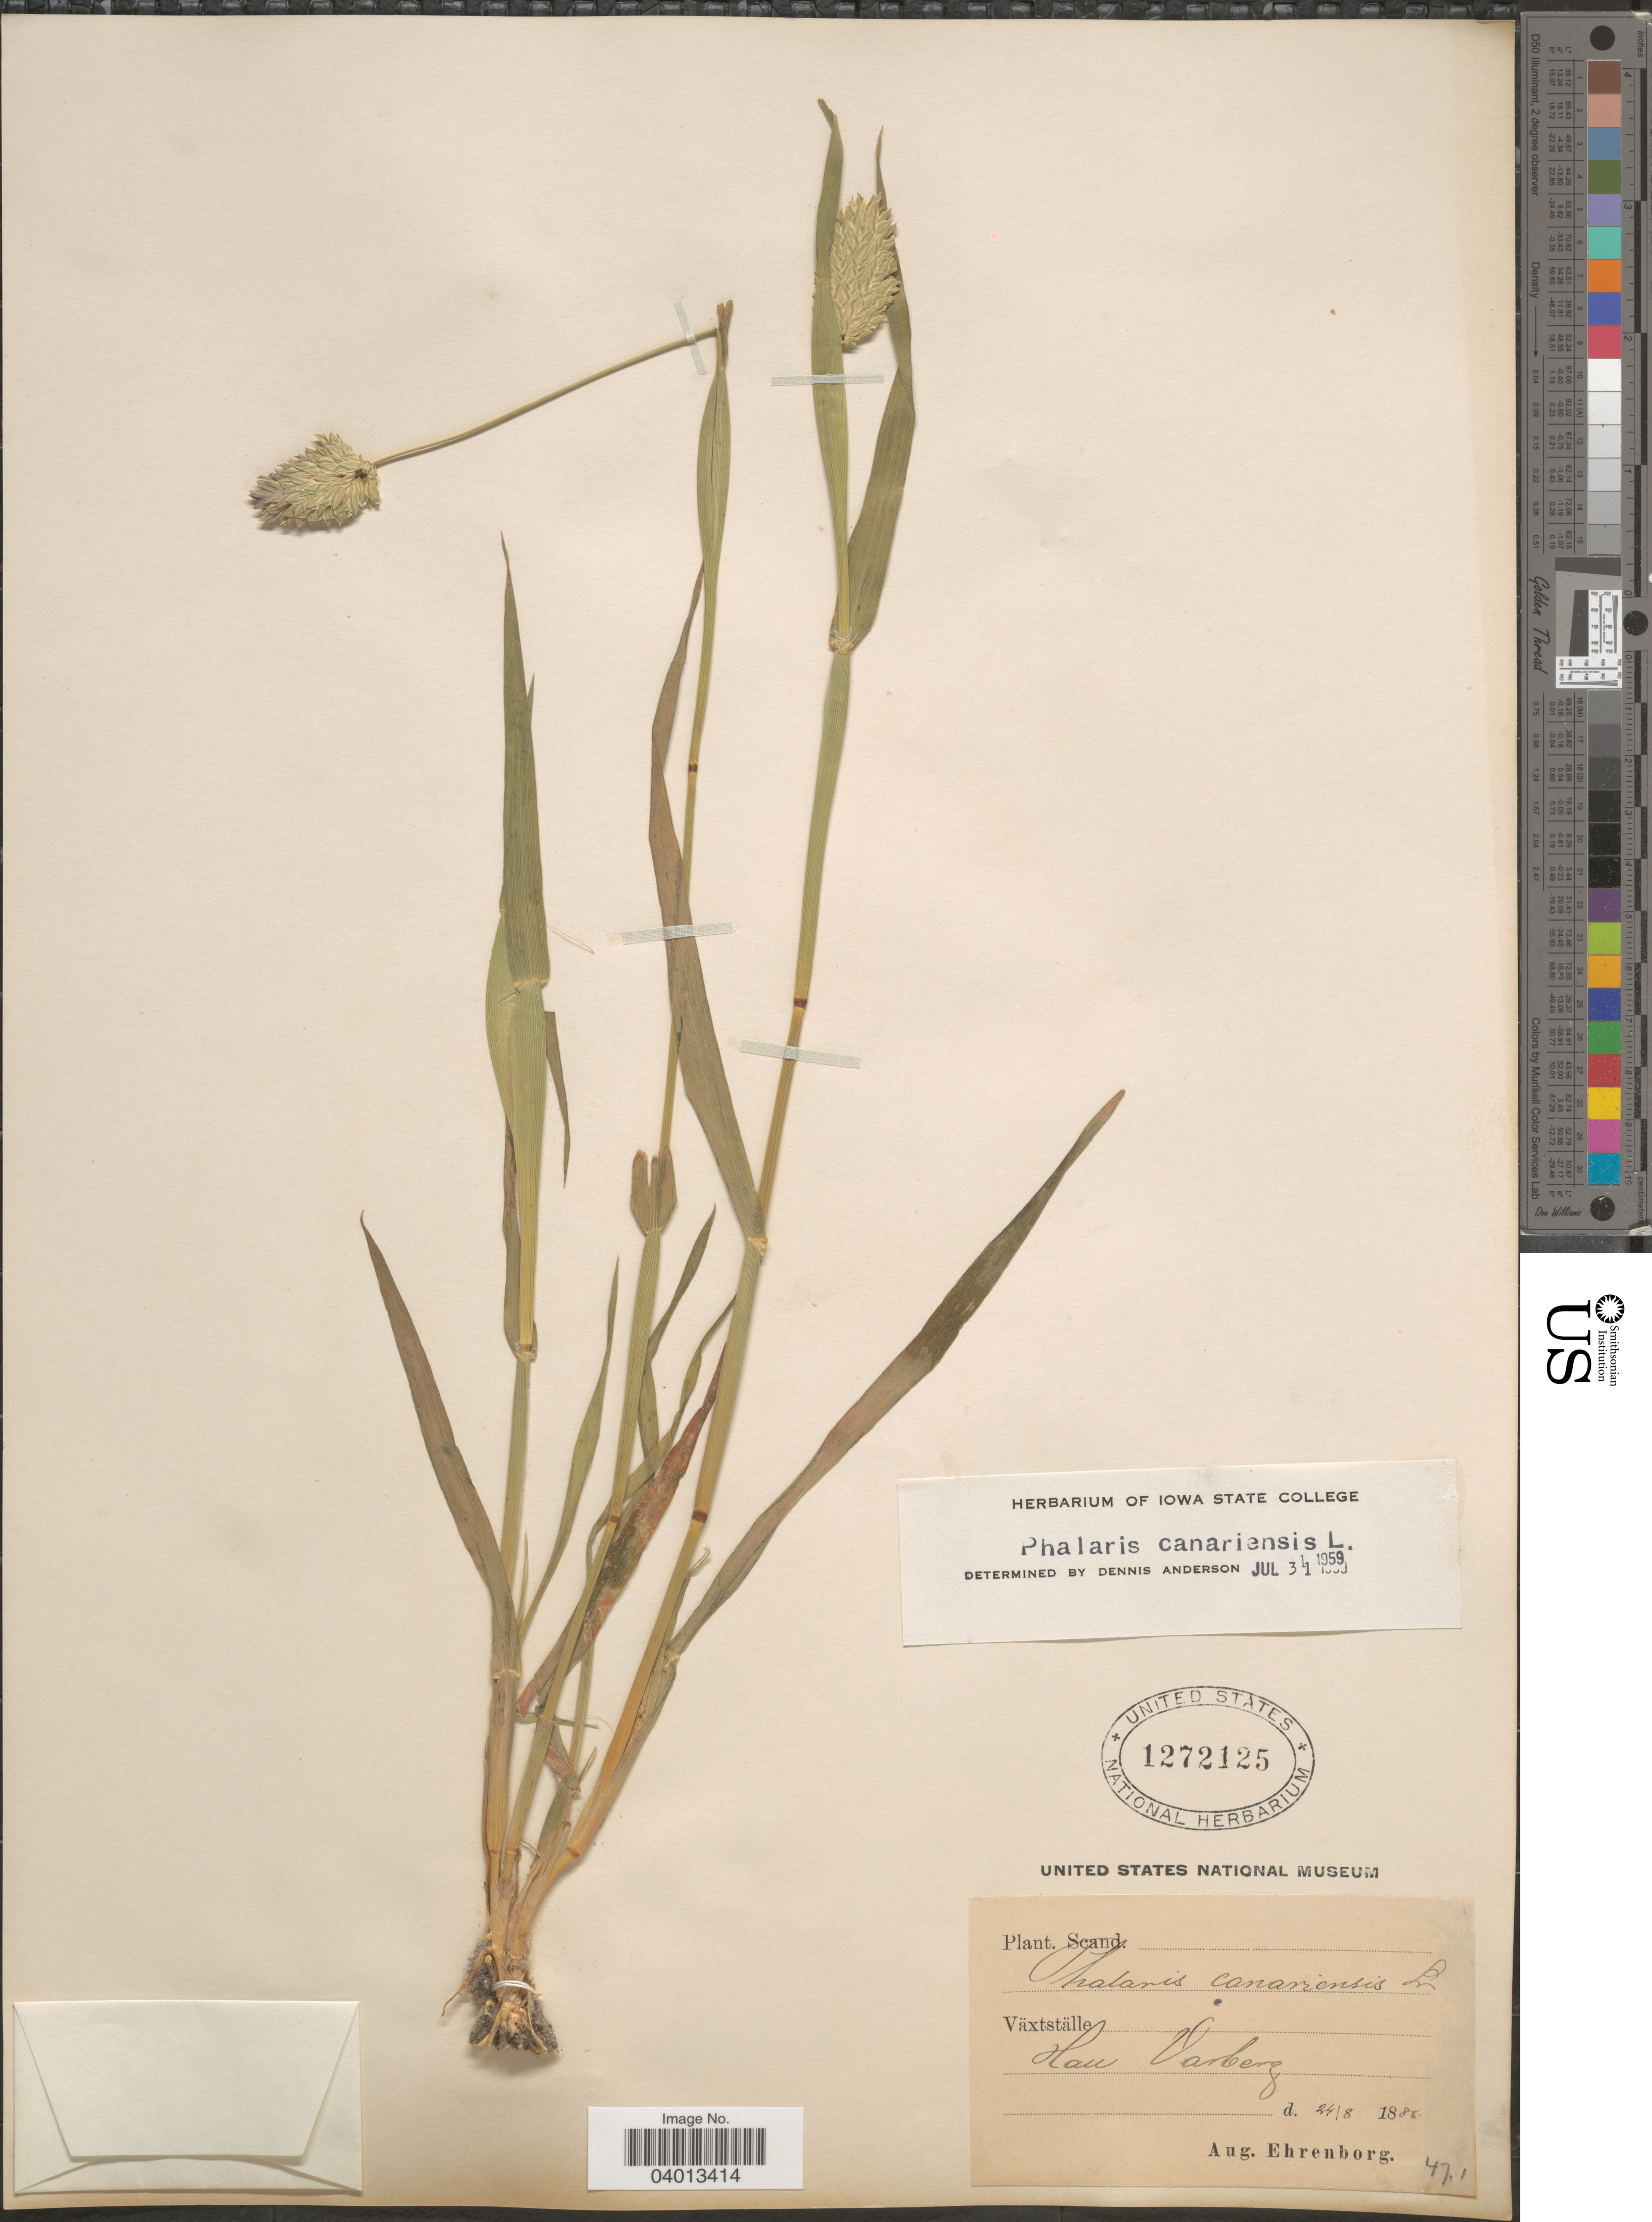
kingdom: Plantae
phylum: Tracheophyta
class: Liliopsida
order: Poales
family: Poaceae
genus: Phalaris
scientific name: Phalaris canariensis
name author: L.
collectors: A. Ehrenborg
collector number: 47.1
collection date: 1886-08-24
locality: Hau Varberg.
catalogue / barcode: US 1272125